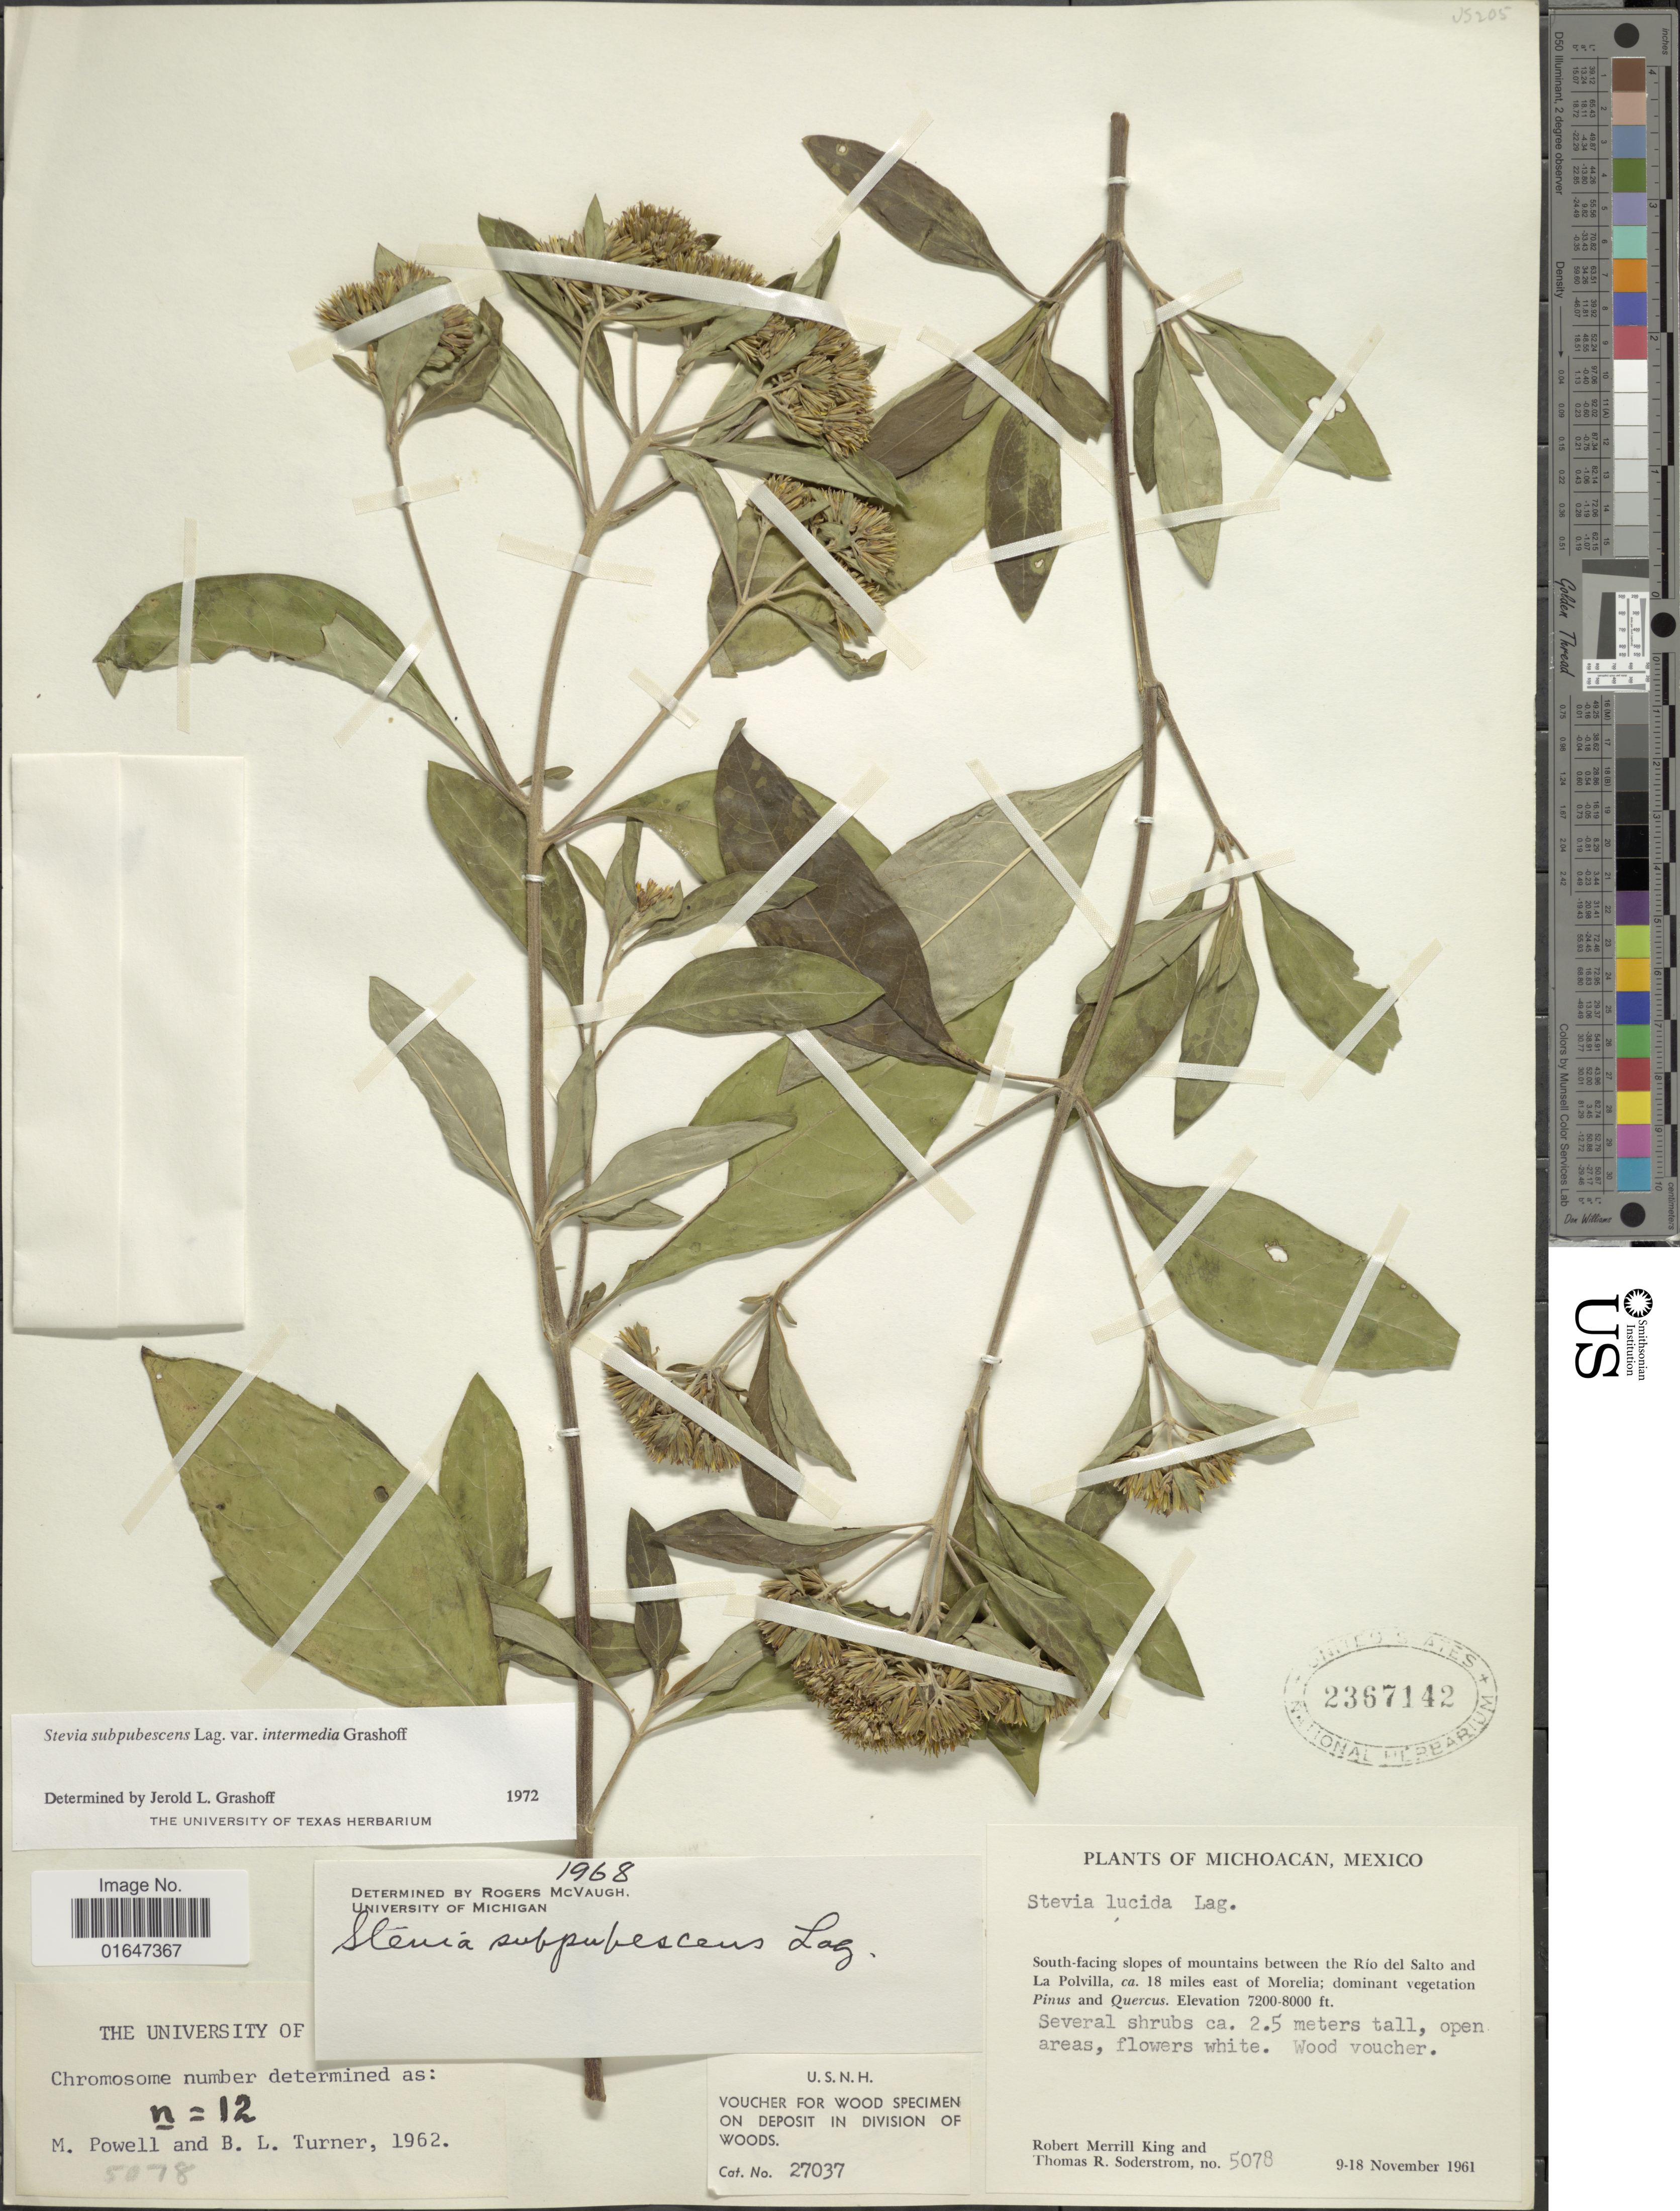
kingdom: Plantae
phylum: Tracheophyta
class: Magnoliopsida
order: Asterales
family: Asteraceae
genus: Stevia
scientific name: Stevia subpubescens var. intermedia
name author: Grashoff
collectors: R. M. King & T. R. Soderstrom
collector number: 5078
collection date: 1961-11-09/1961-11-18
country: Mexico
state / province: Michoacán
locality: South-facing slopes of mountains between the Rio del Salto and La Polvilla, ca 18 miles east of Morelia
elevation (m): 2195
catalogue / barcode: US 2367142